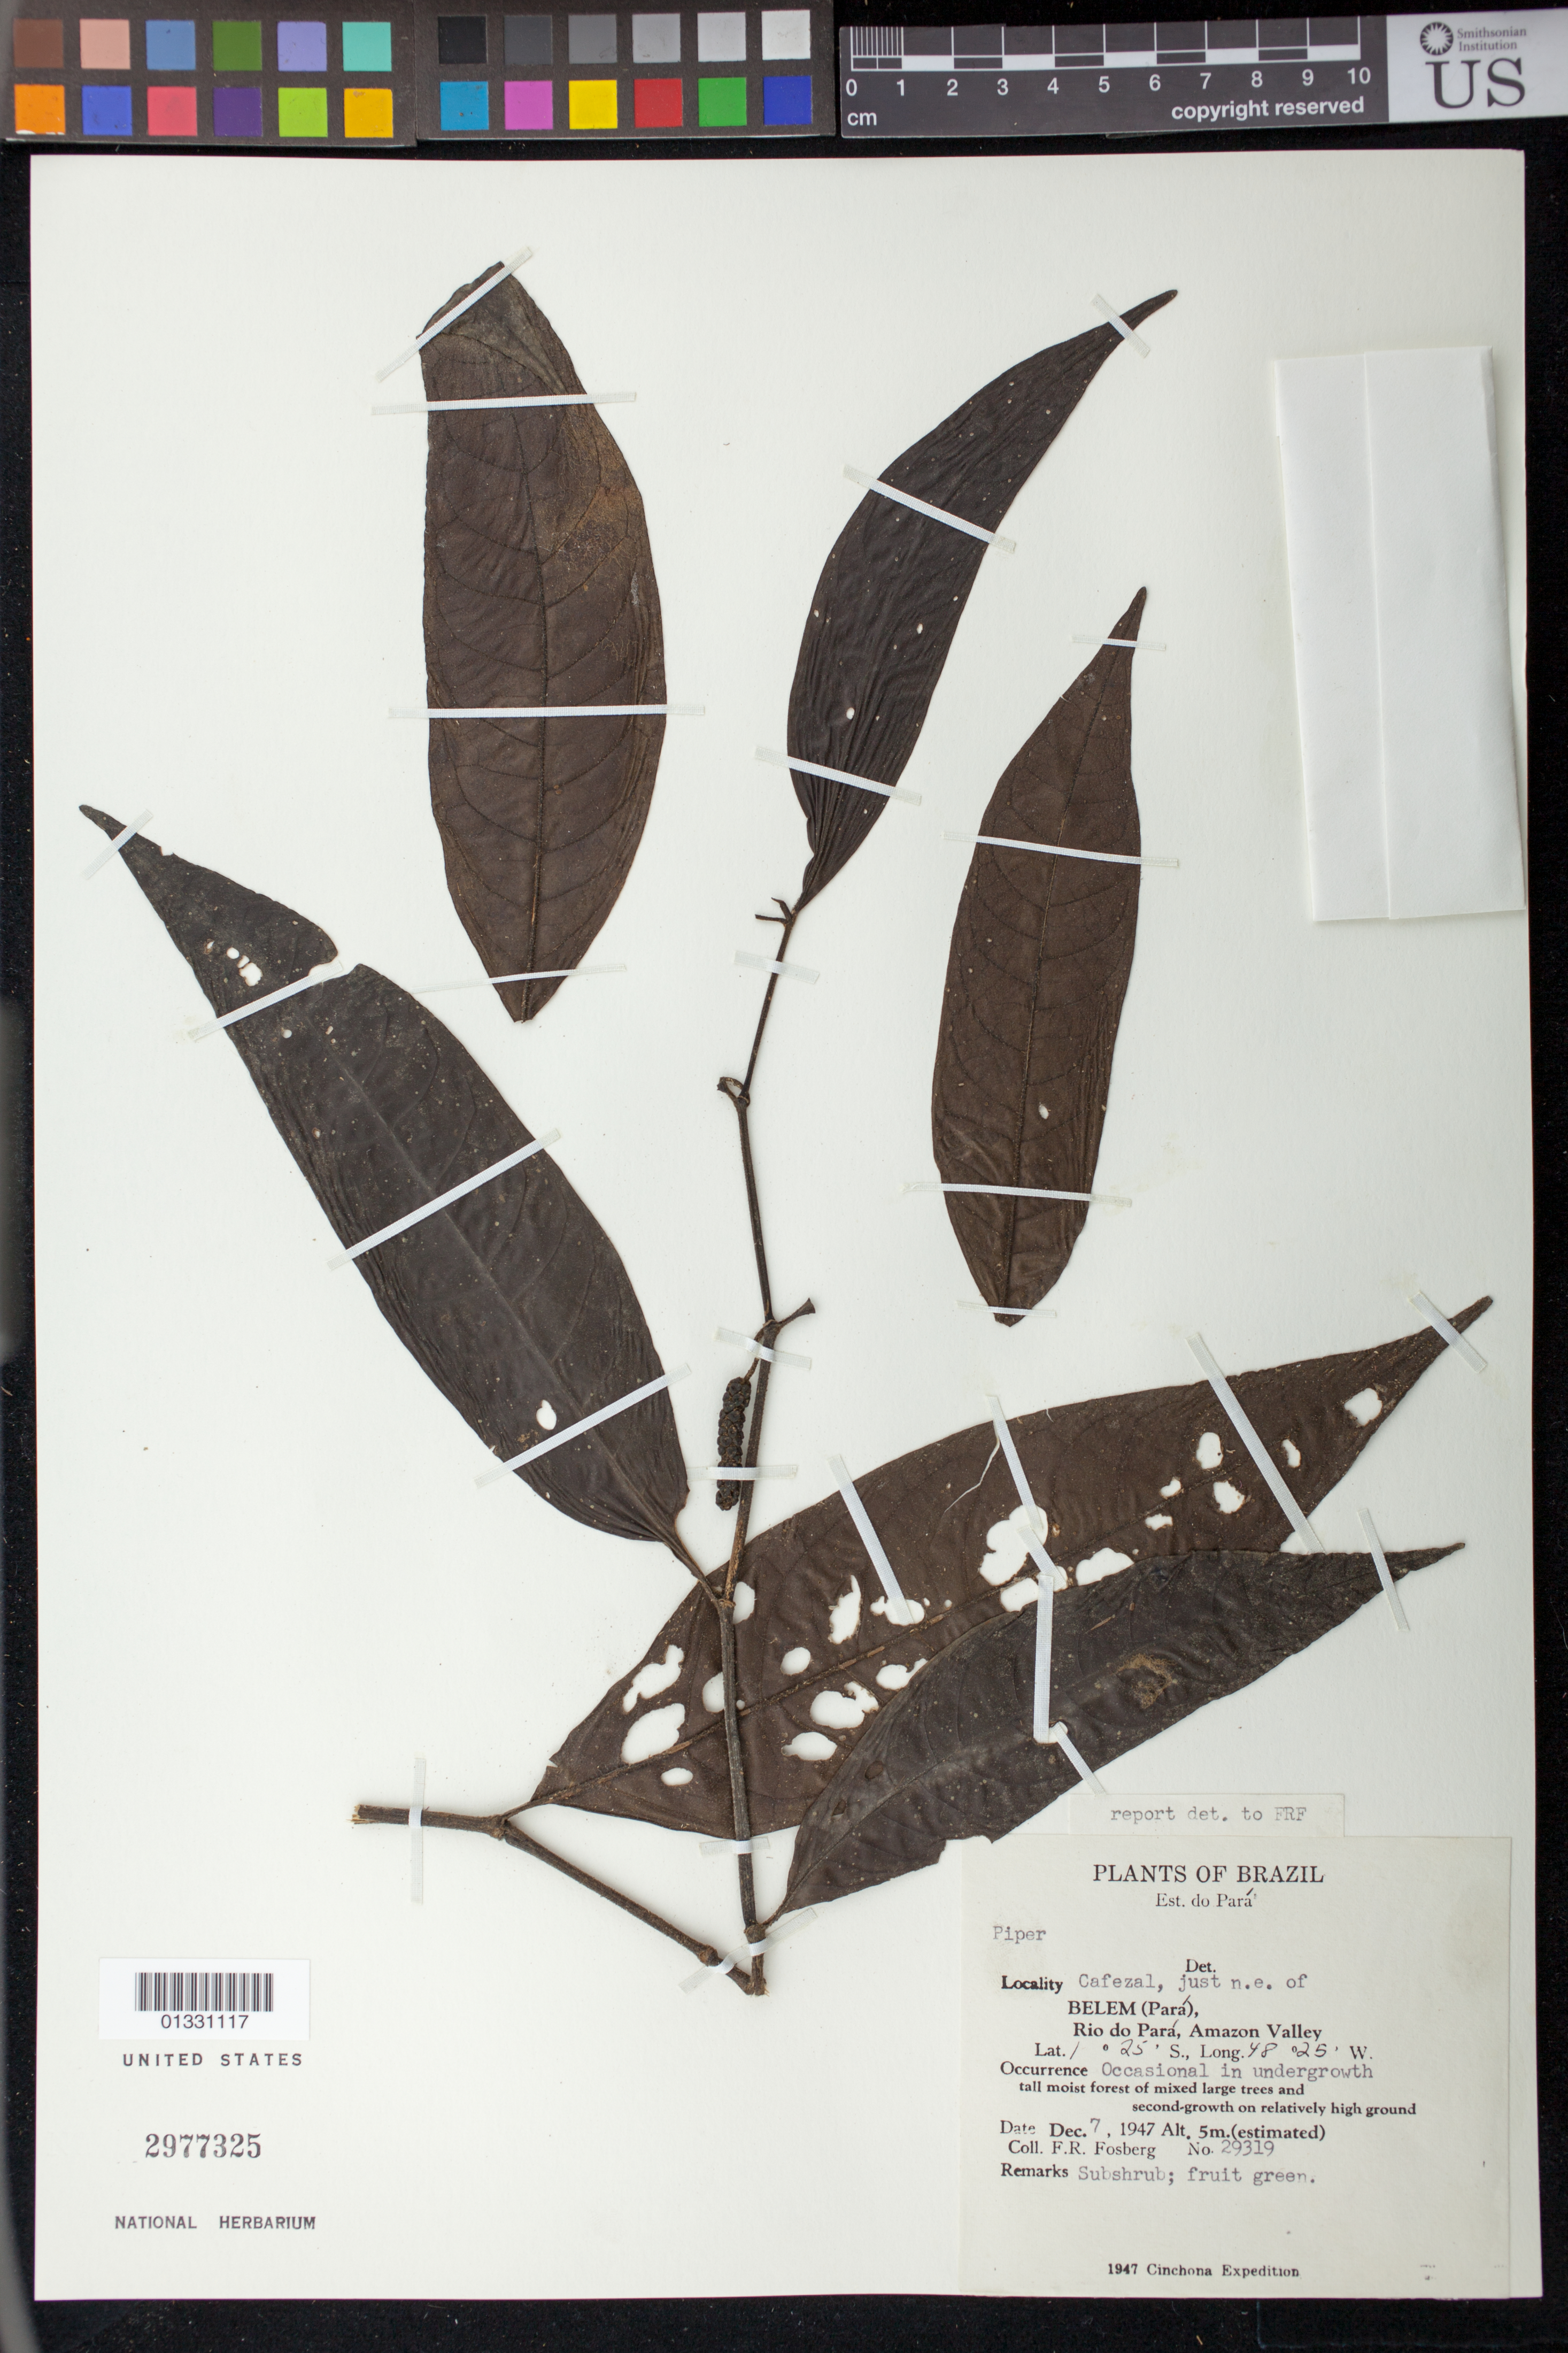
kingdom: Plantae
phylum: Tracheophyta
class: Magnoliopsida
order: Piperales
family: Piperaceae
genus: Piper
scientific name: Piper sp.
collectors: F. R. Fosberg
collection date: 1947-12-07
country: Brazil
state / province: Pará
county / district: Belém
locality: Rio Pará, Amazon Valley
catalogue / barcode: US 2977325